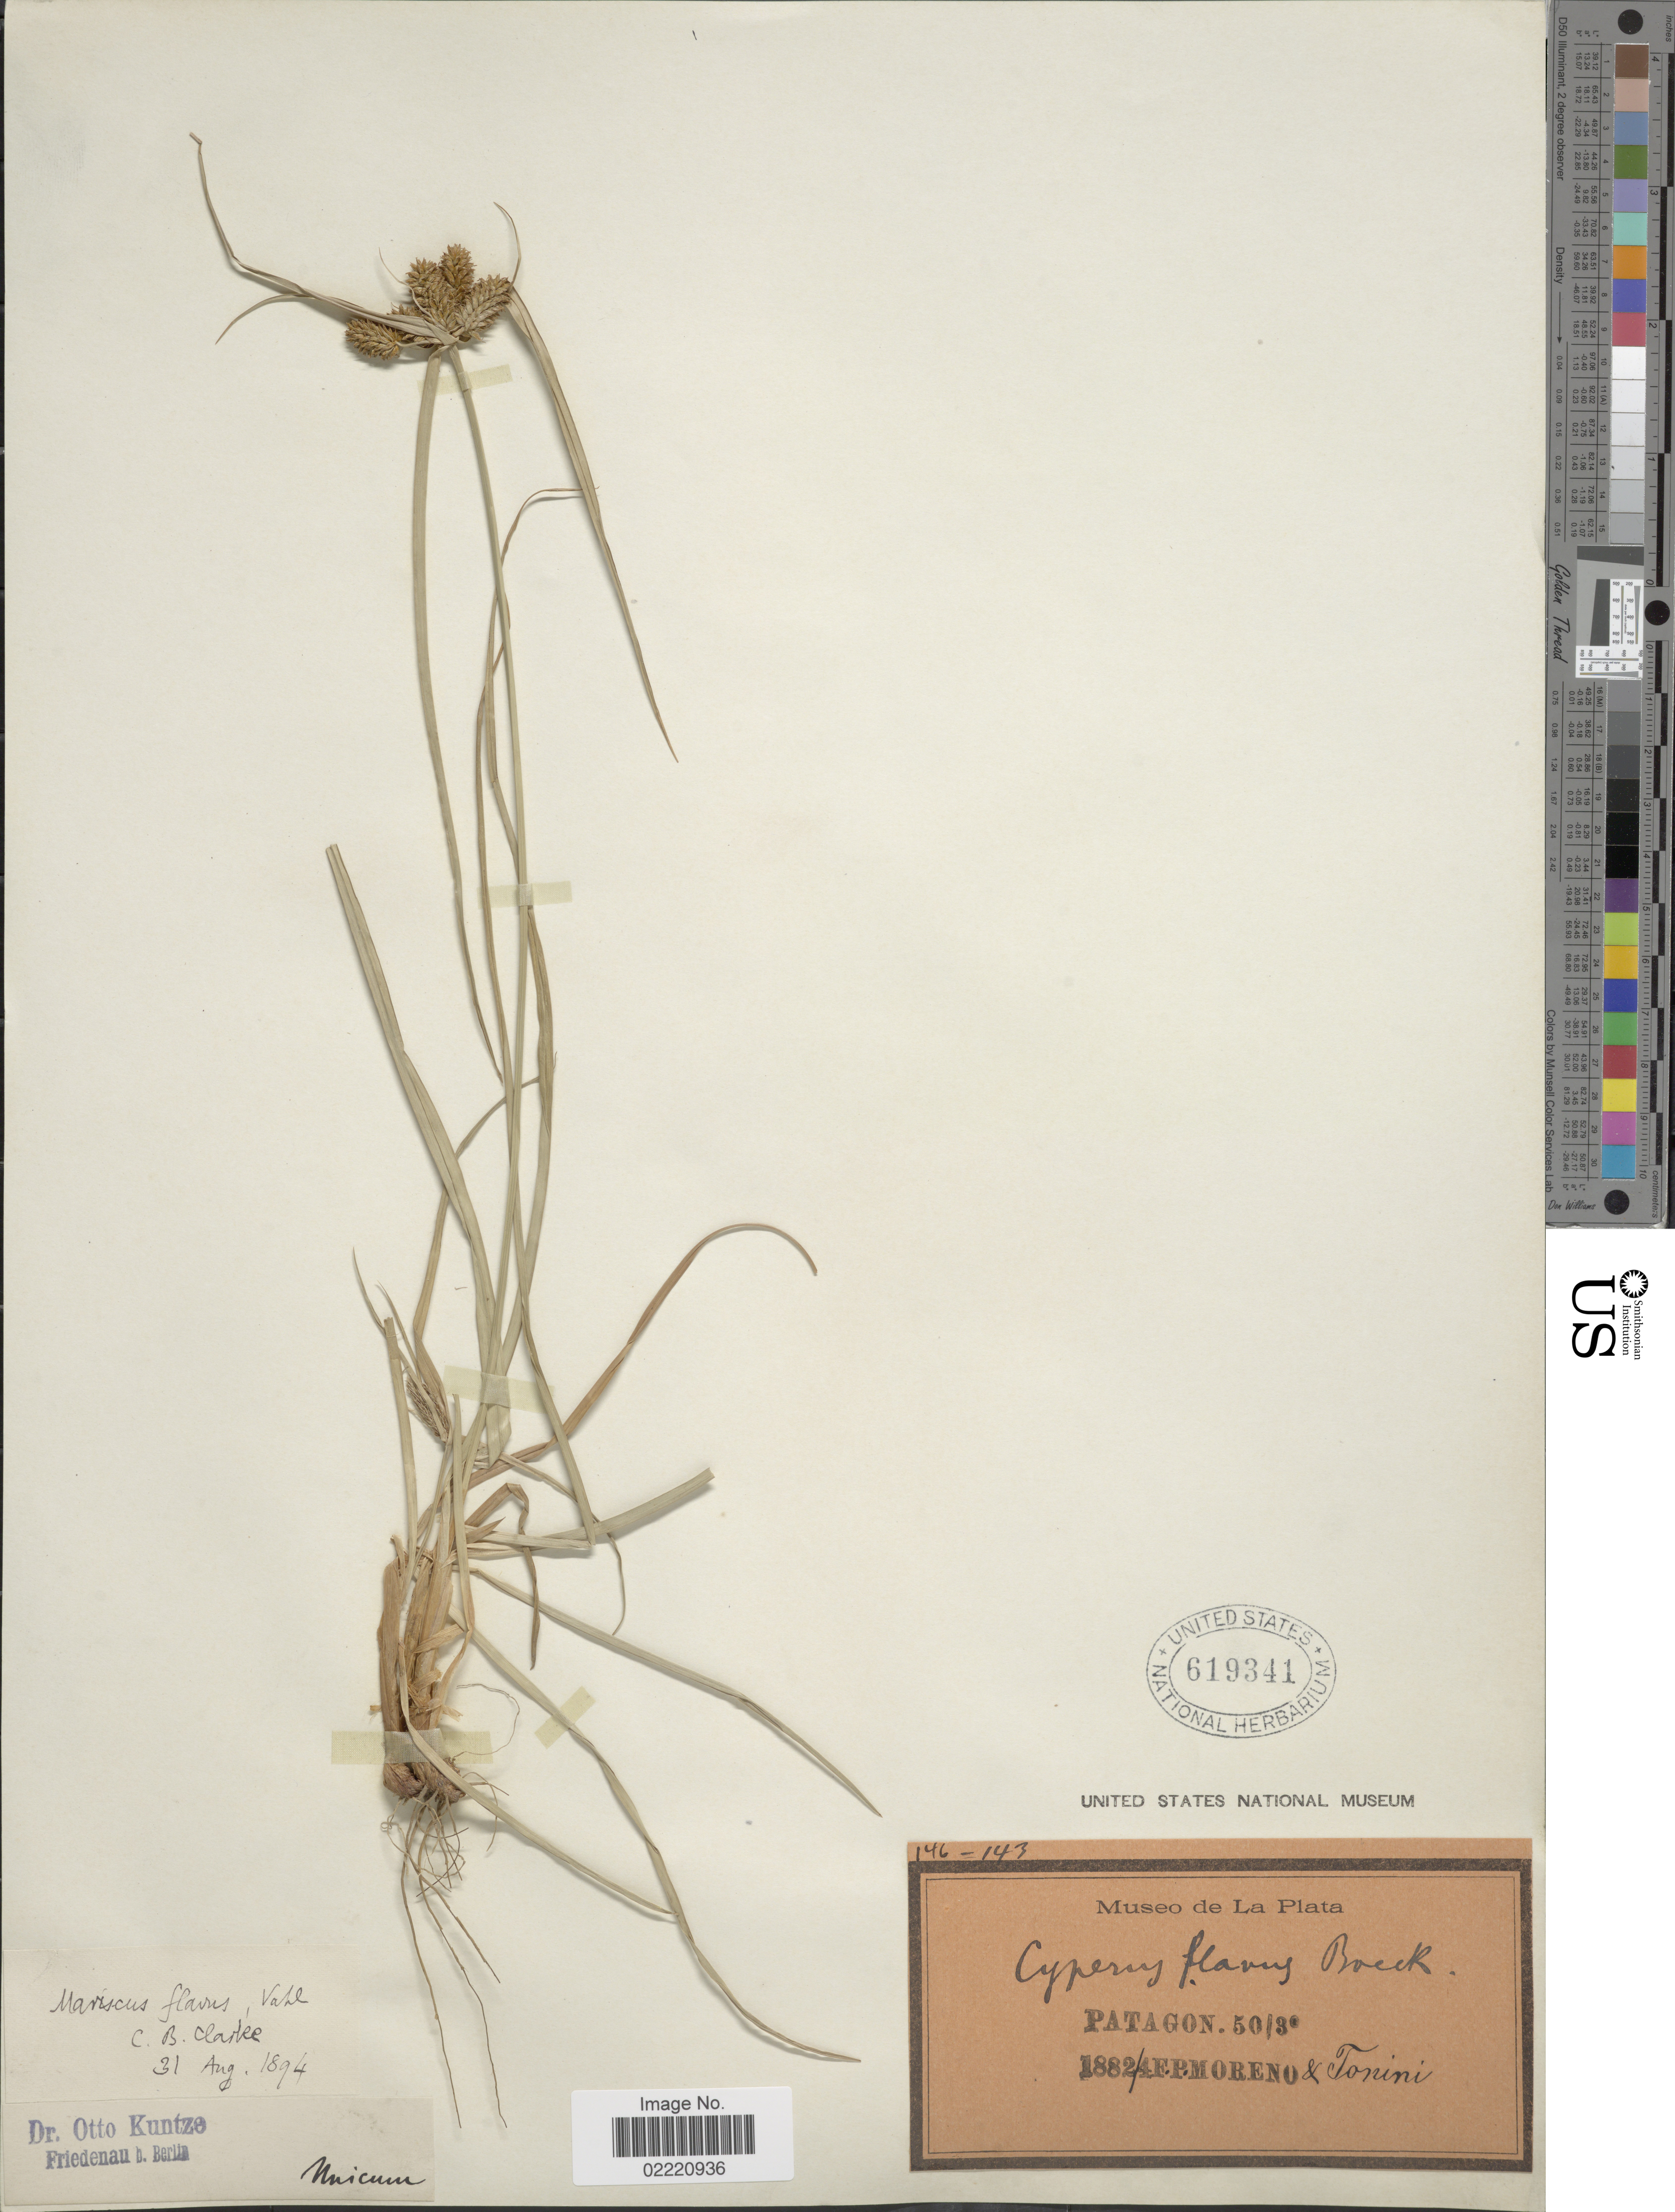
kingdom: Plantae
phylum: Tracheophyta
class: Liliopsida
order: Poales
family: Cyperaceae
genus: Cyperus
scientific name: Cyperus aggregatus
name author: (Willd.) Endl.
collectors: F. Moreno & -. Tonini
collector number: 146-143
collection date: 1882-04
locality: Patagon 50/3°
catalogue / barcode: US 619341